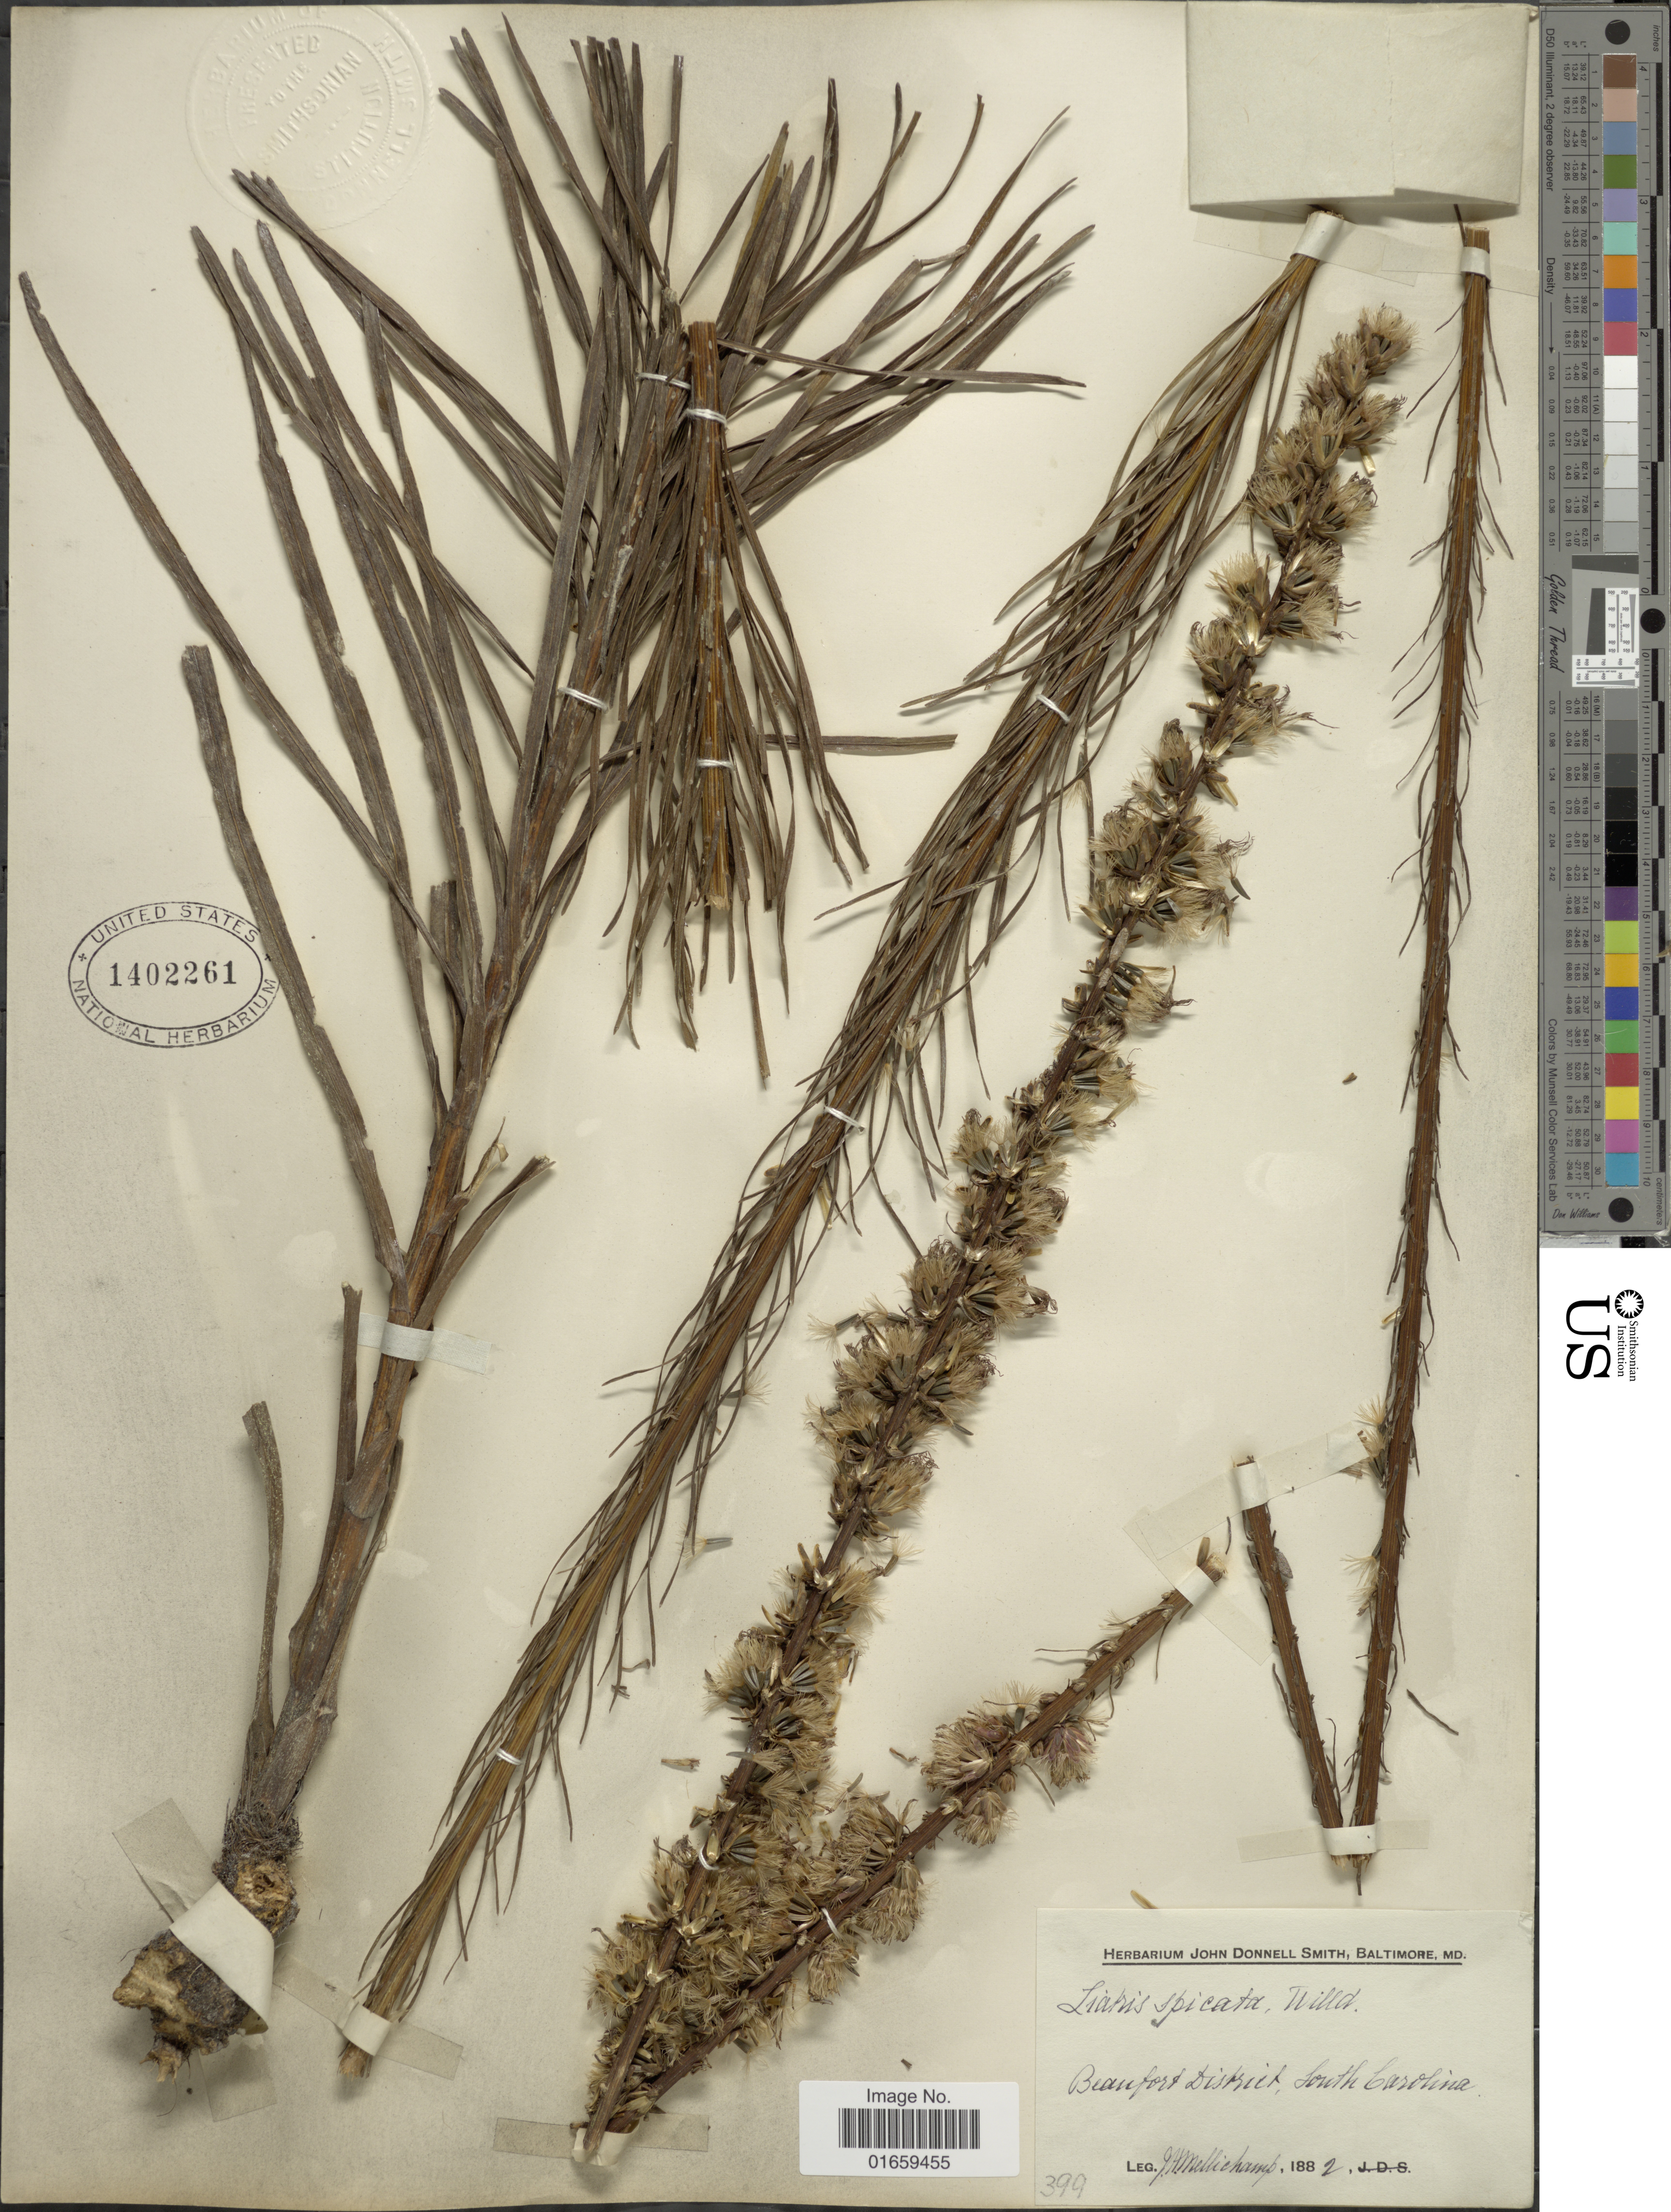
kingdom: Plantae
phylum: Tracheophyta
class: Magnoliopsida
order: Asterales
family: Asteraceae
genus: Liatris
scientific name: Liatris spicata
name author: (L.) Willd.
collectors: J. H. Mellichamp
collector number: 399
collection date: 1882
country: United States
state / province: South Carolina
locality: Beaufort District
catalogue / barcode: US 1402261